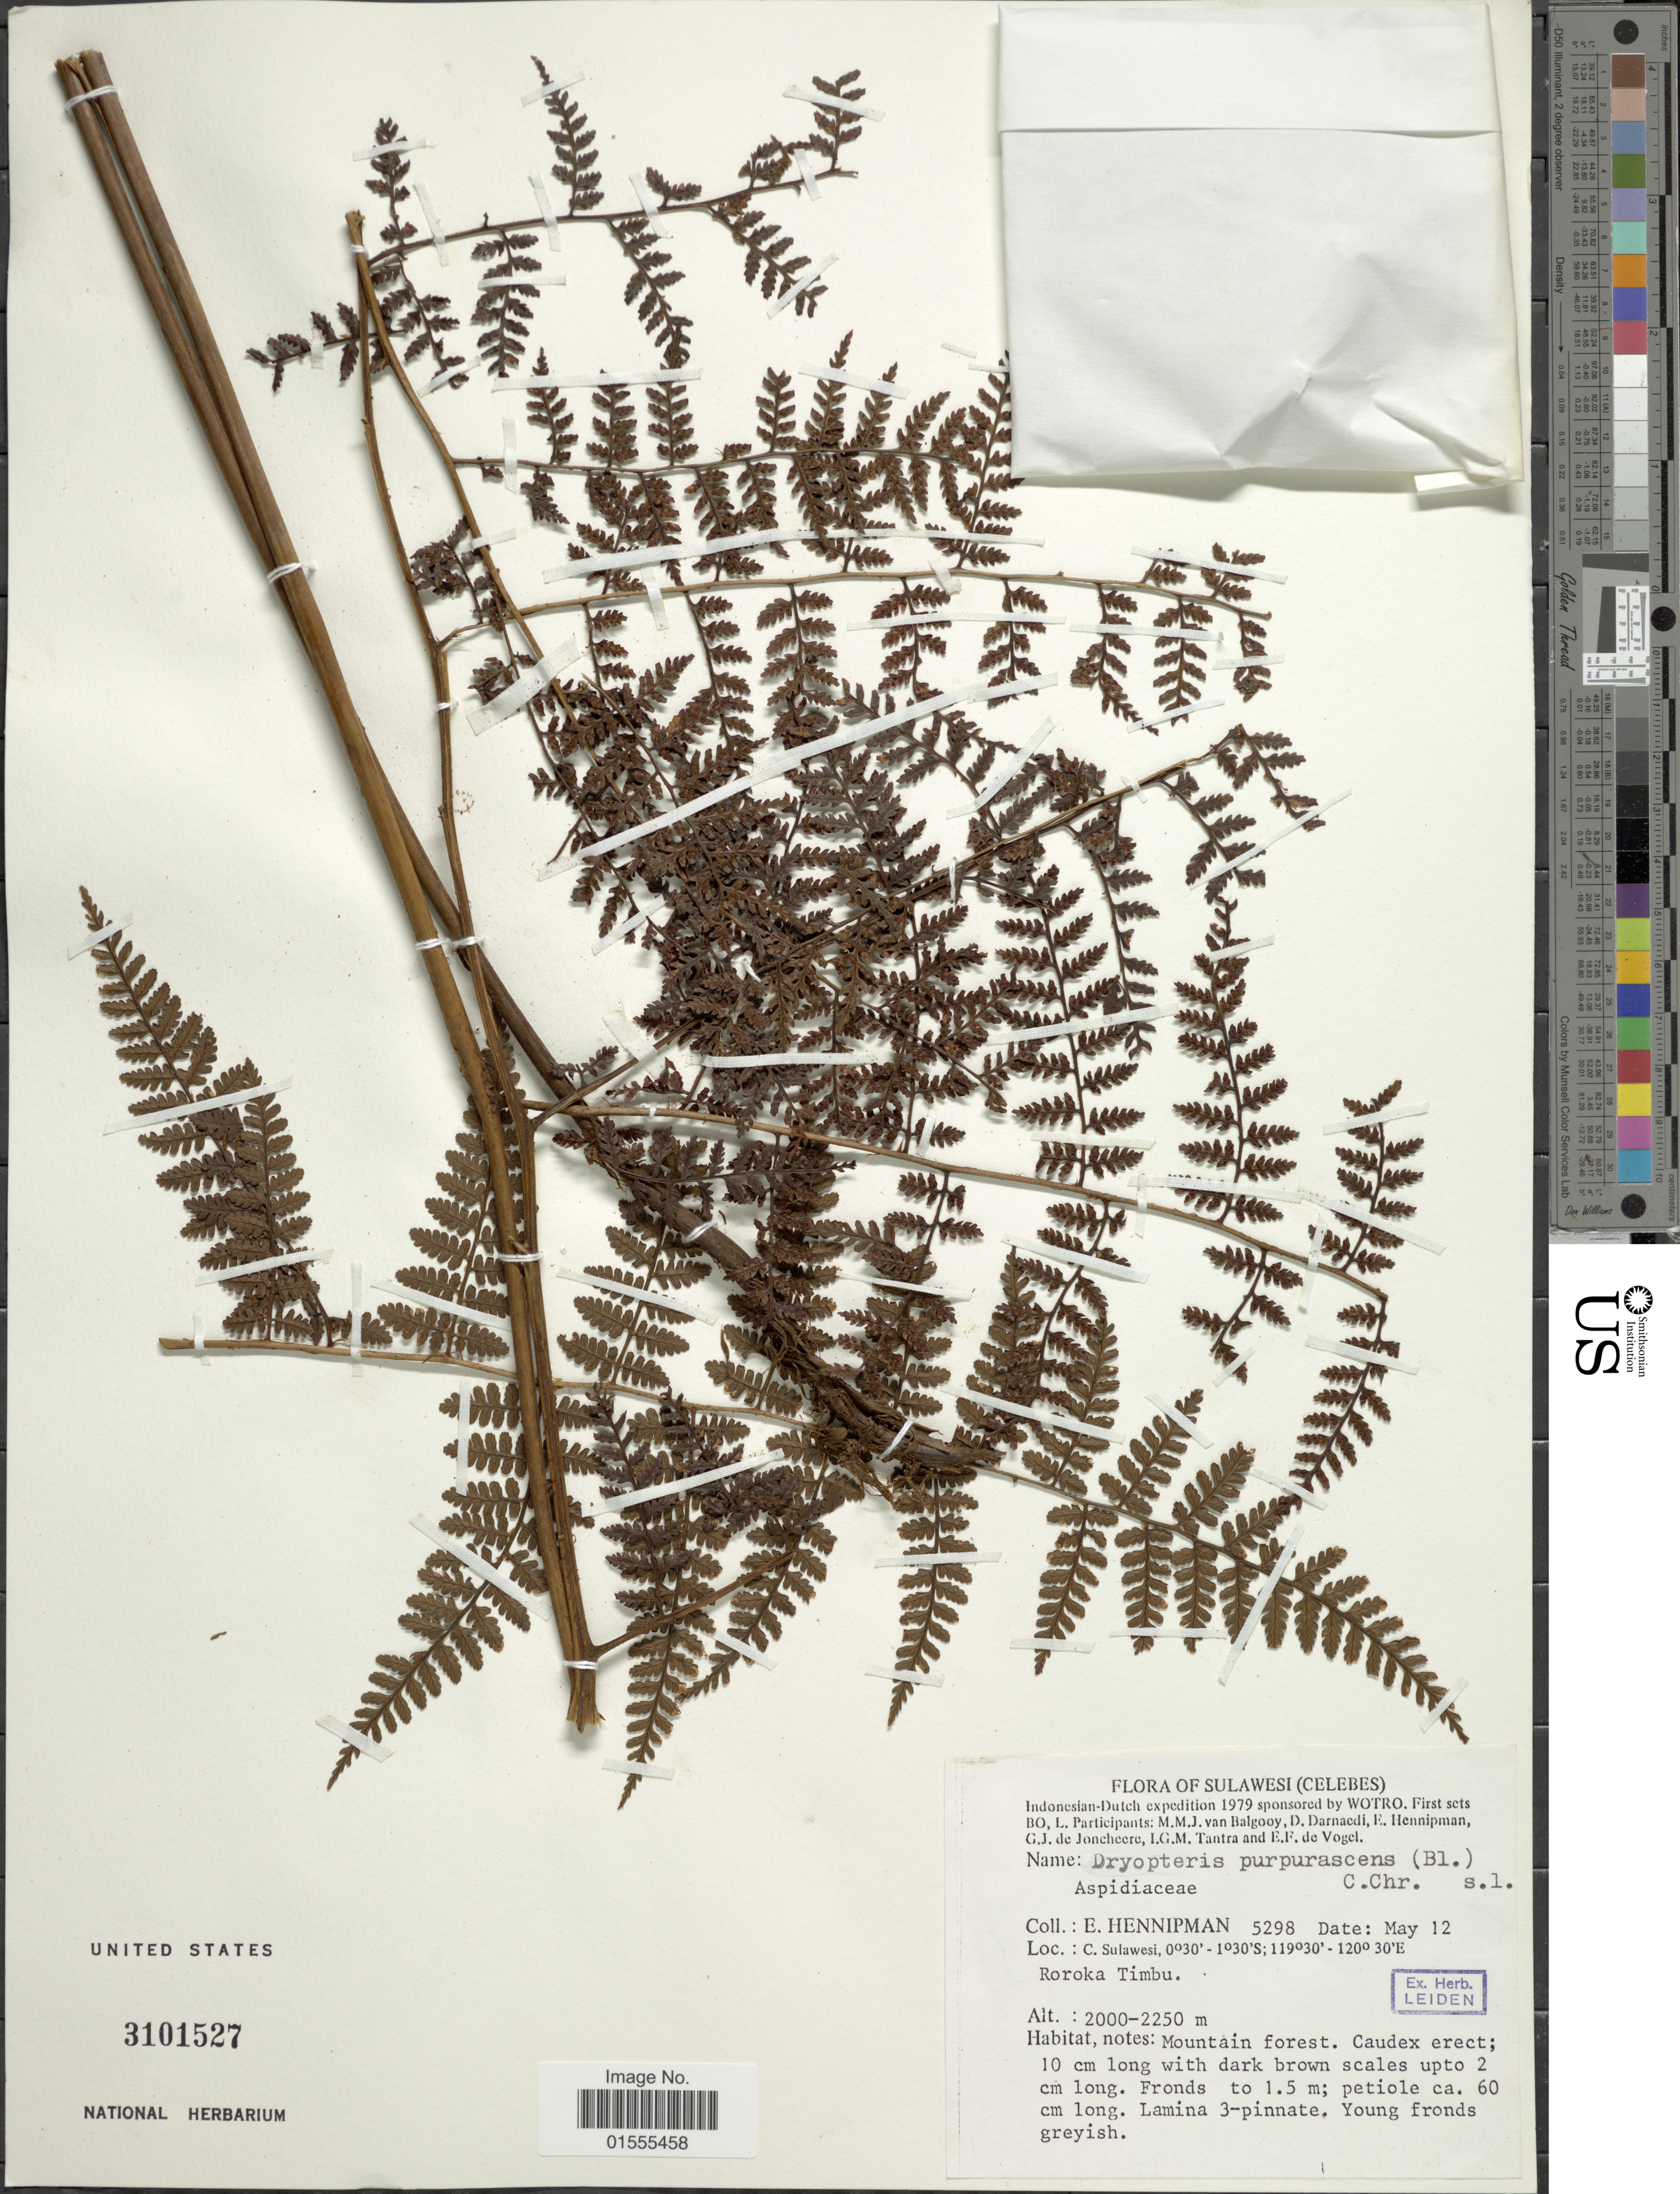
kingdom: Plantae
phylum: Tracheophyta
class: Polypodiopsida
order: Polypodiales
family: Dryopteridaceae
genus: Dryopteris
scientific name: Dryopteris purpurascens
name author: (Blume) Christ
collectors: E. Hennipman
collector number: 5298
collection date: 1979-05-12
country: Indonesia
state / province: Sulawesi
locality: (Celebes), C. Sulawesi, Roroka Timbu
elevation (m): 2000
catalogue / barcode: US 3101527